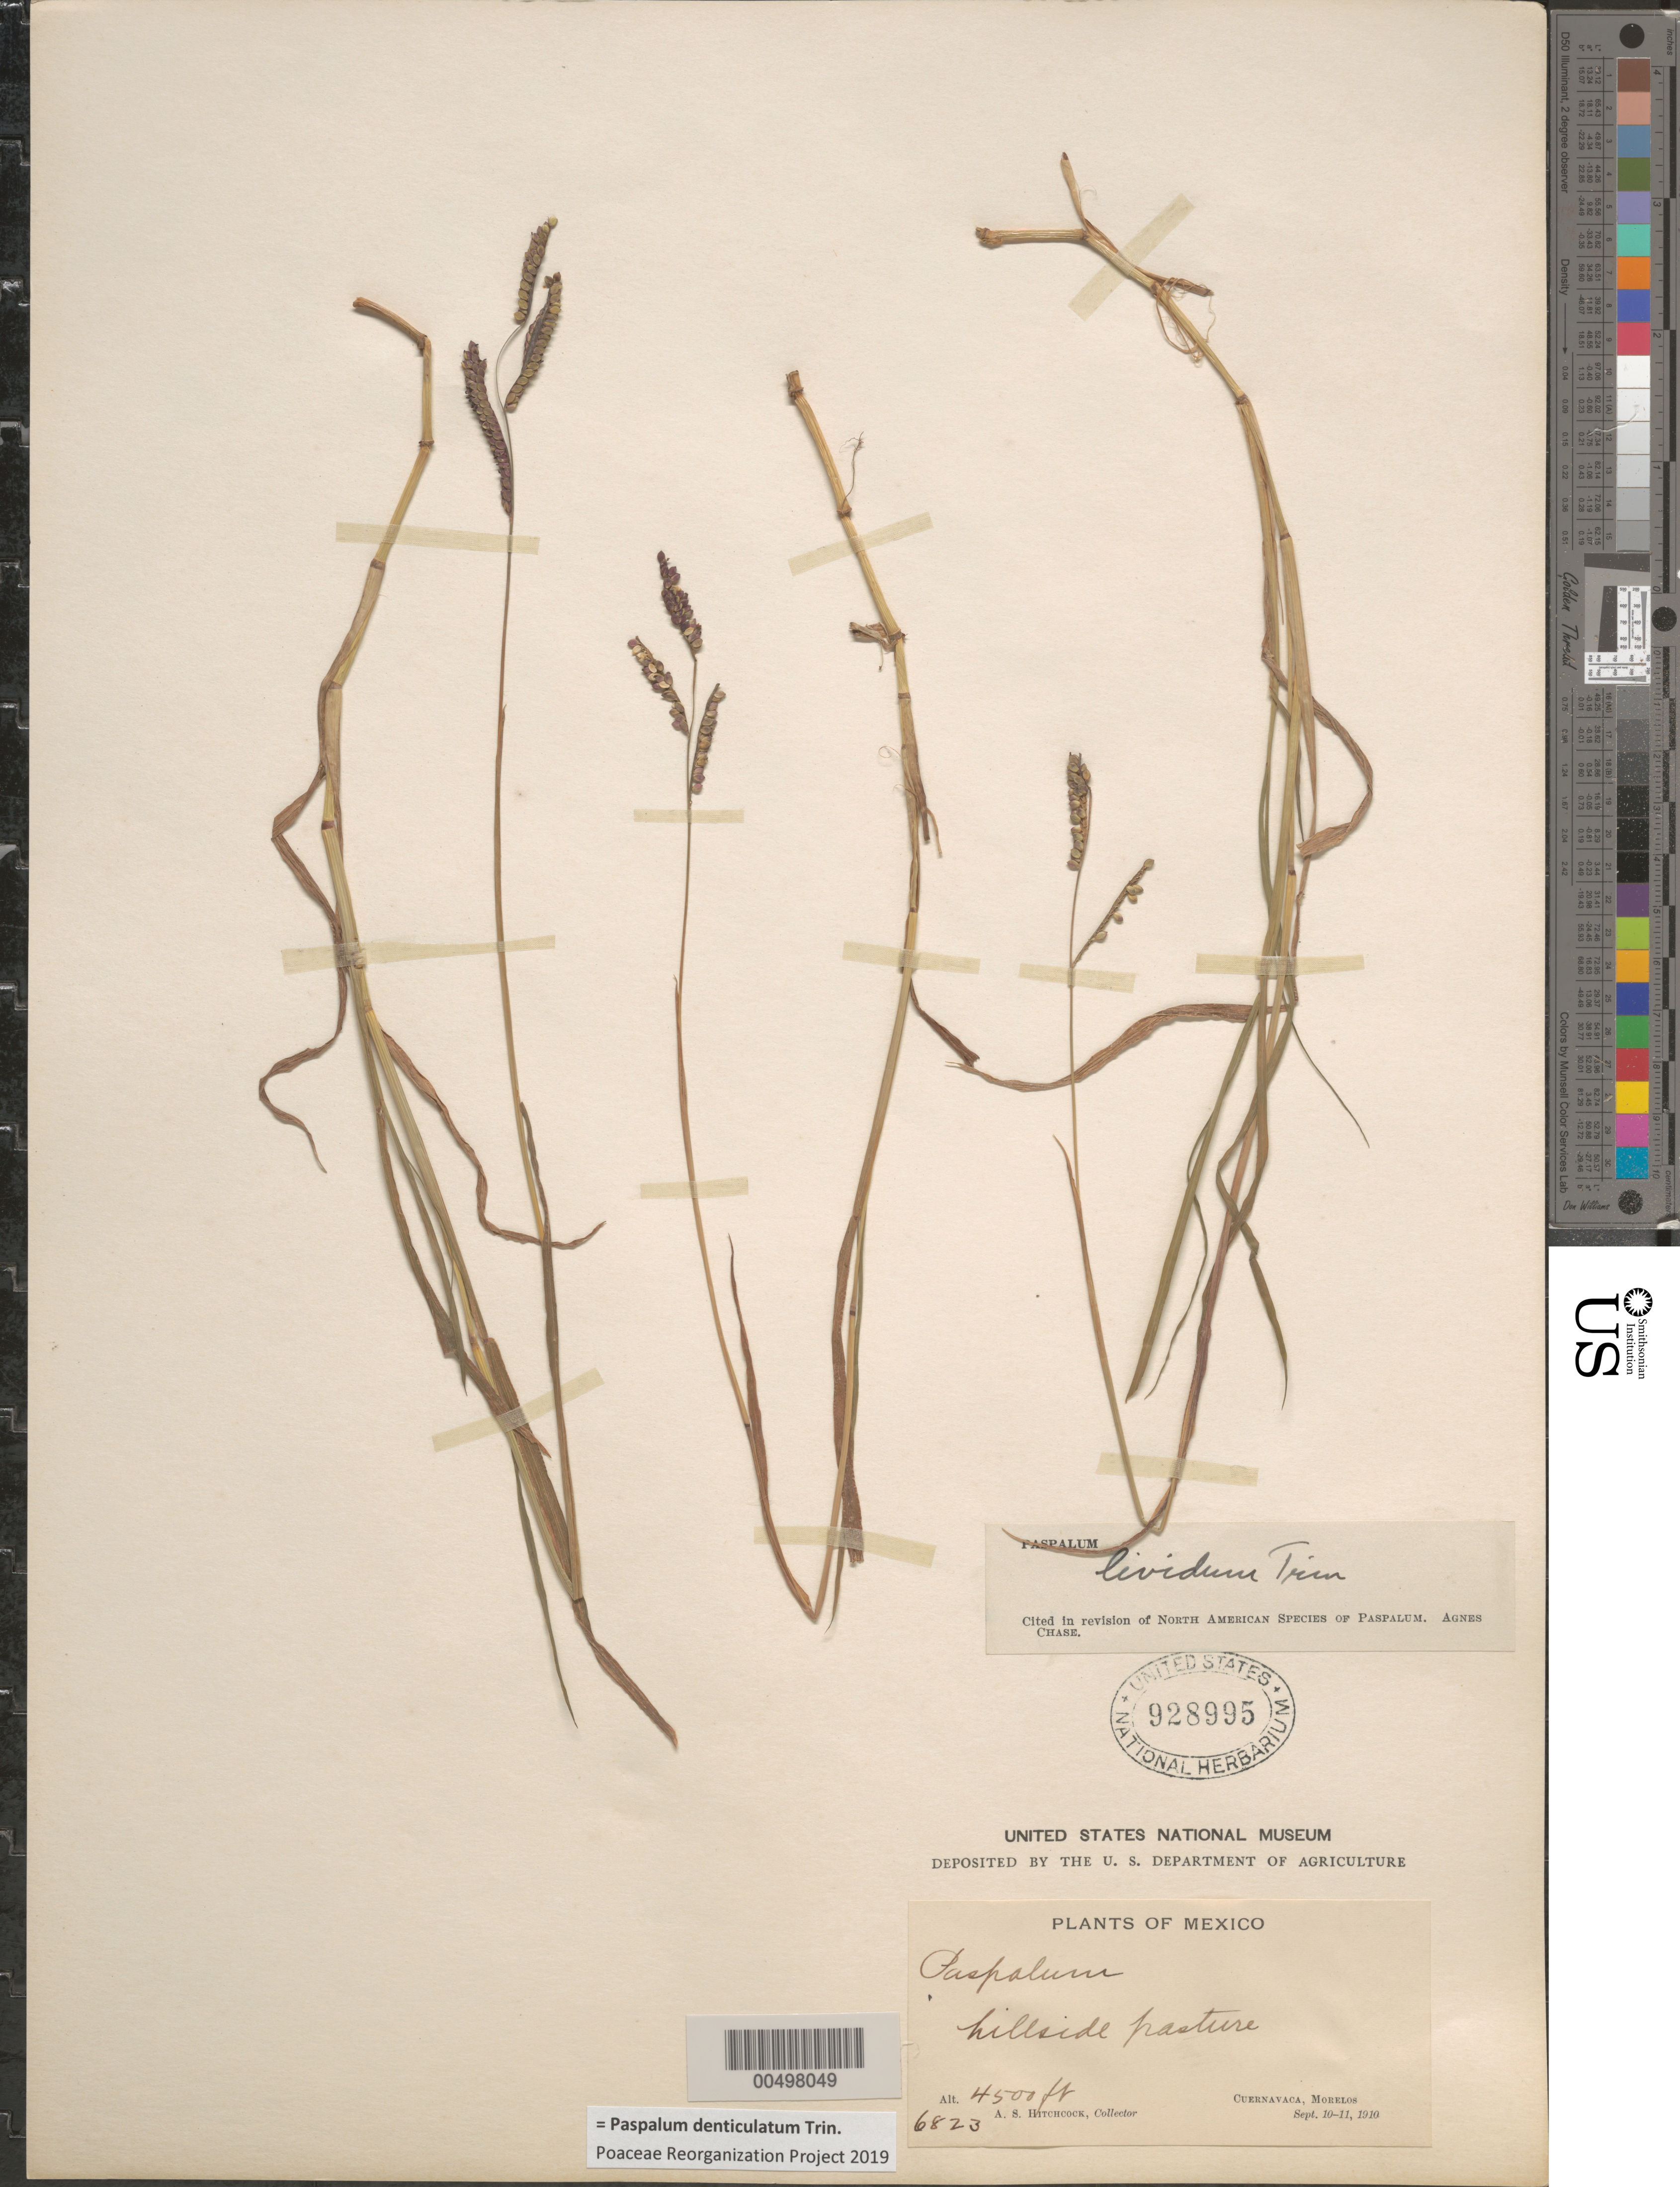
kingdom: Plantae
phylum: Tracheophyta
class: Liliopsida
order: Poales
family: Poaceae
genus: Paspalum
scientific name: Paspalum lividum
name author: Trin. in Schltdl.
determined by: Chase, [M.] Agnes, (US)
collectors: A. S. Hitchcock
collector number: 6823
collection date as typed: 10 Sep 1910 to 11 Sep 1910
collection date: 1910-09-11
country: Mexico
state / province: Morelos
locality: Cuernavaca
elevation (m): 1372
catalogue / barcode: US 928995